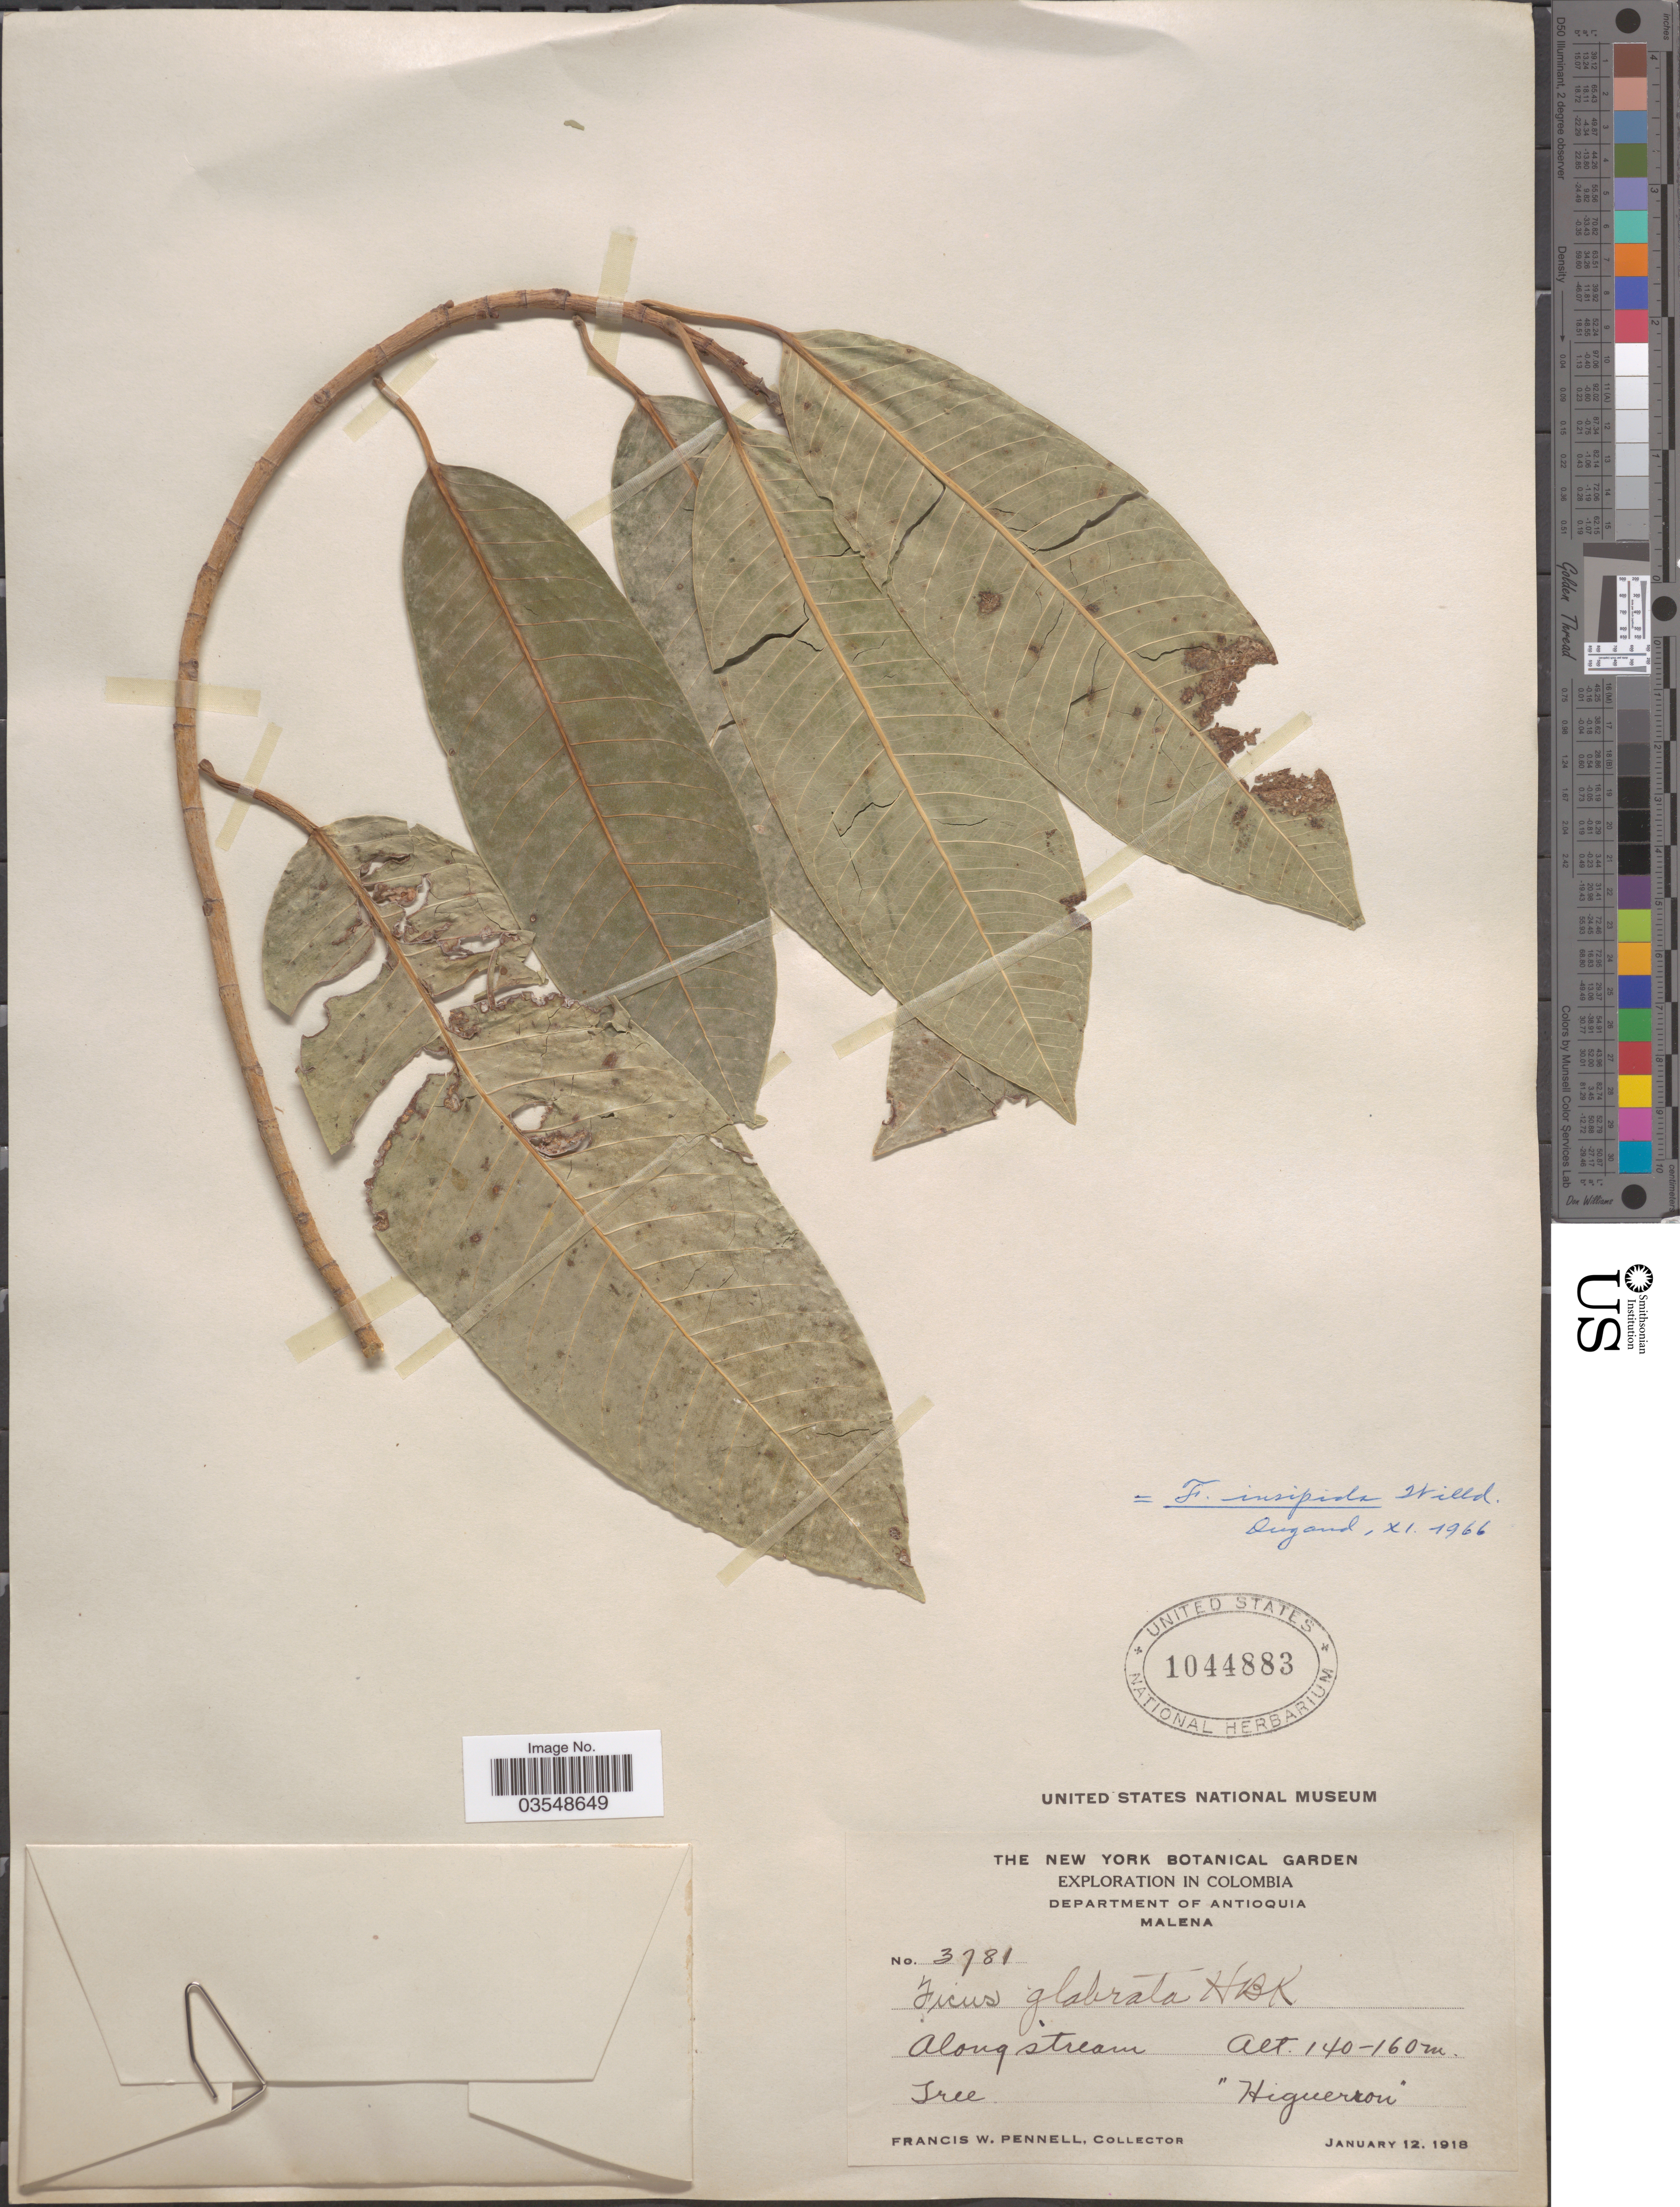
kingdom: Plantae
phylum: Tracheophyta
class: Magnoliopsida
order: Rosales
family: Moraceae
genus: Ficus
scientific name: Ficus glabrata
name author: Kunth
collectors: F. W. Pennell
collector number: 3781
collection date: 1918-01-12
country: Colombia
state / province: Antioquia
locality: Department of Antioquia. Malena.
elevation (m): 140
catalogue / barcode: US 1044883